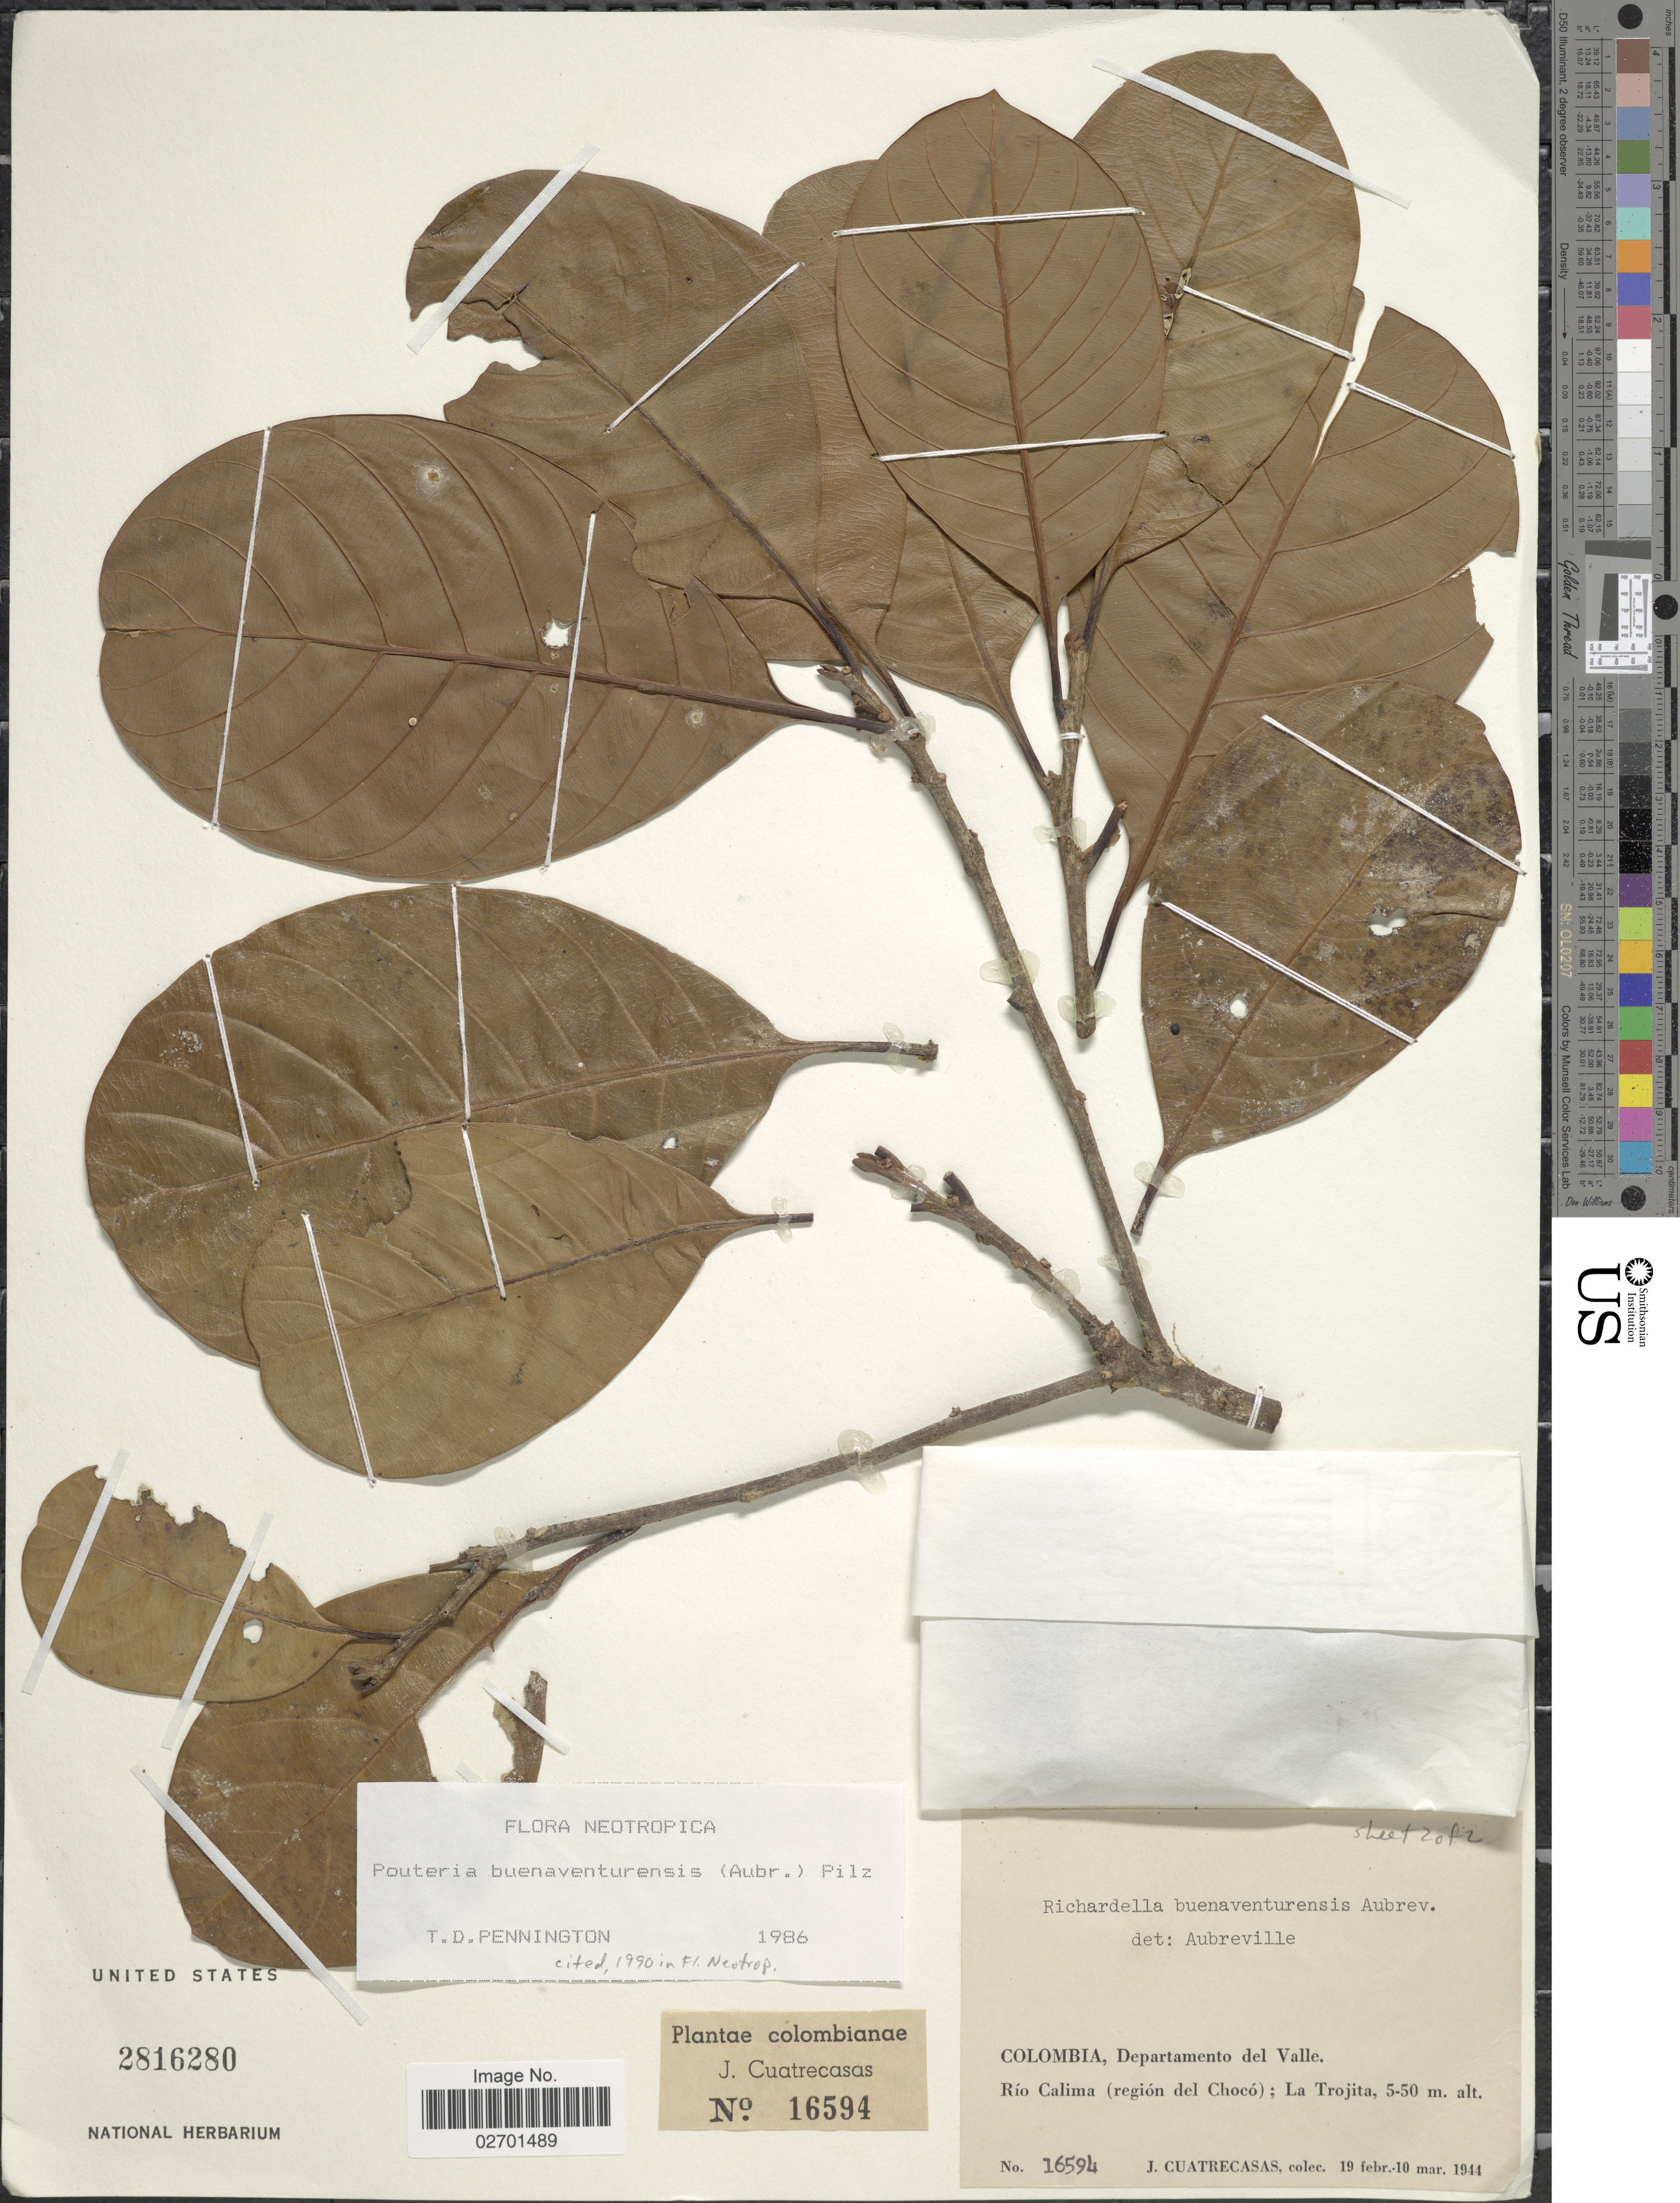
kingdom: Plantae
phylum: Tracheophyta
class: Magnoliopsida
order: Ericales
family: Sapotaceae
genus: Pouteria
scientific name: Pouteria buenaventurensis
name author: (Aubr.) Pilz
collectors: J. Cuatrecasas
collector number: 16594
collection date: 1944-02-19/1944-03-10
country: Colombia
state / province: Valle del Cauca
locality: Departamento del Valle, Rio Calima (region del Choco); La Trojita.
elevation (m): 5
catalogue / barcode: US 2816280